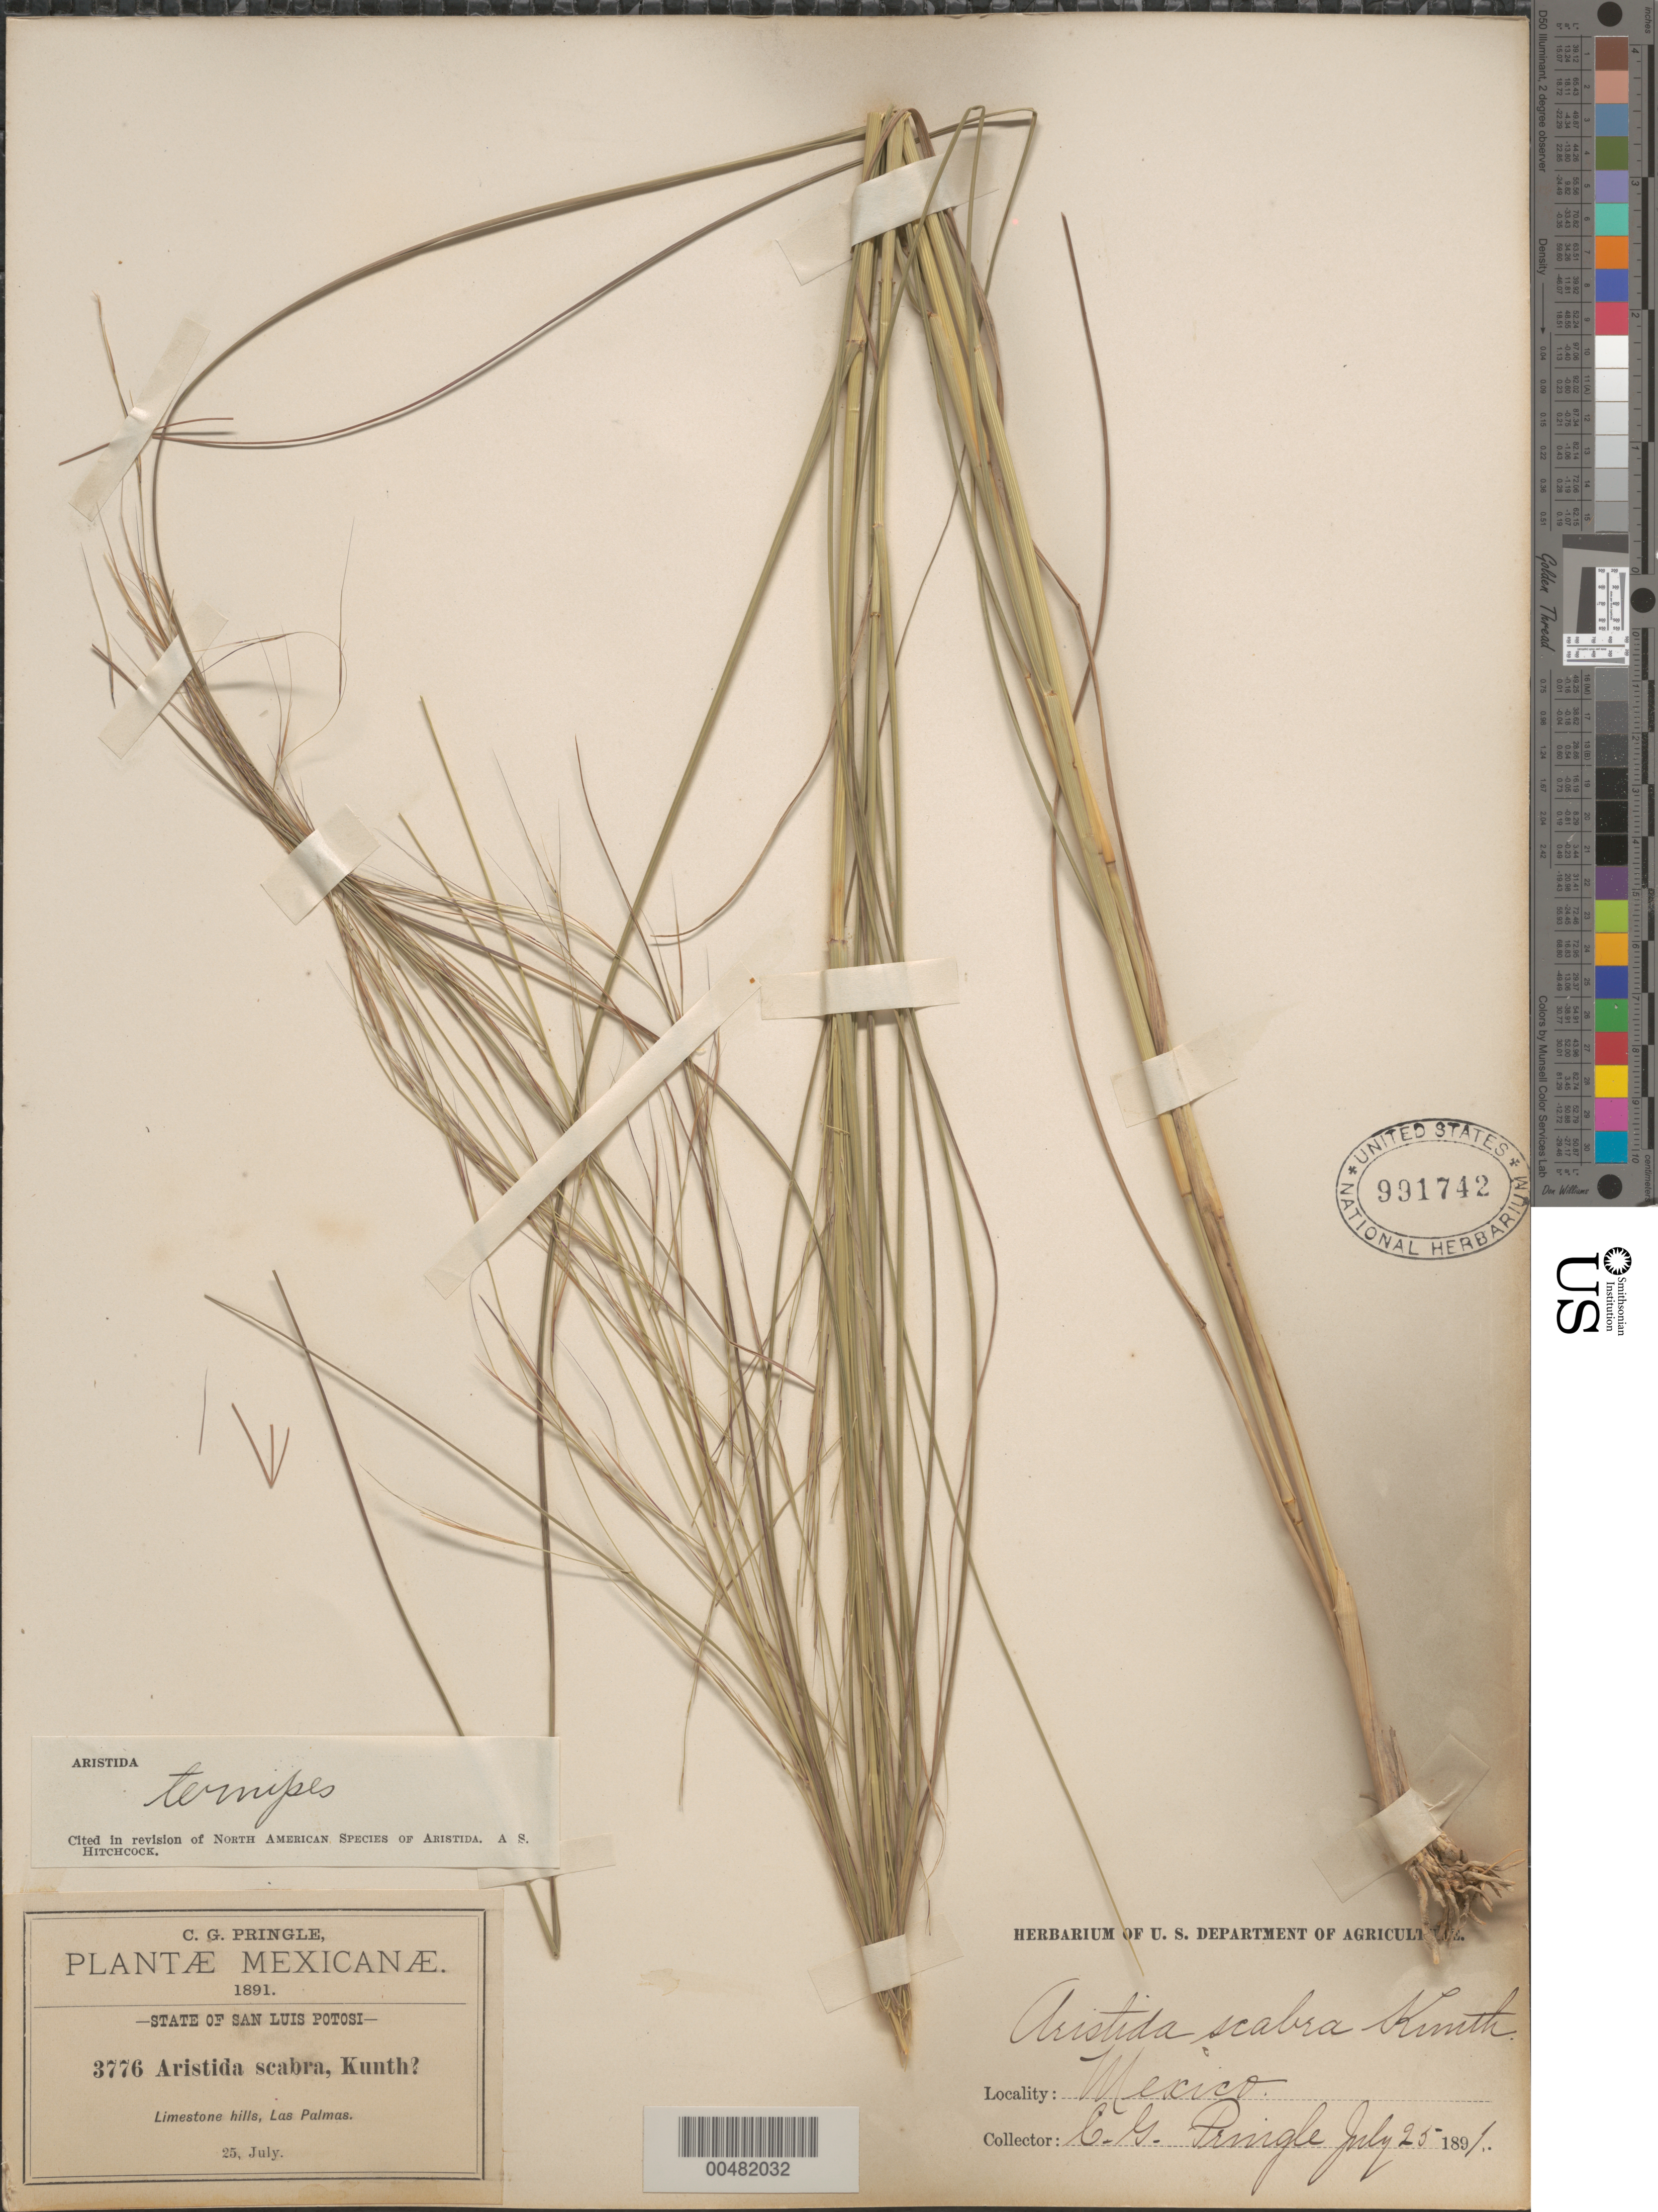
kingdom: Plantae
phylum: Tracheophyta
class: Liliopsida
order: Poales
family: Poaceae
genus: Aristida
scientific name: Aristida ternipes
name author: Cav.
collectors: C. G. Pringle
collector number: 3776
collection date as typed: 25 Jul 1891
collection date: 1891-07-25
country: Mexico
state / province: San Luis Potosi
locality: Las Palmas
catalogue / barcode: US 991742